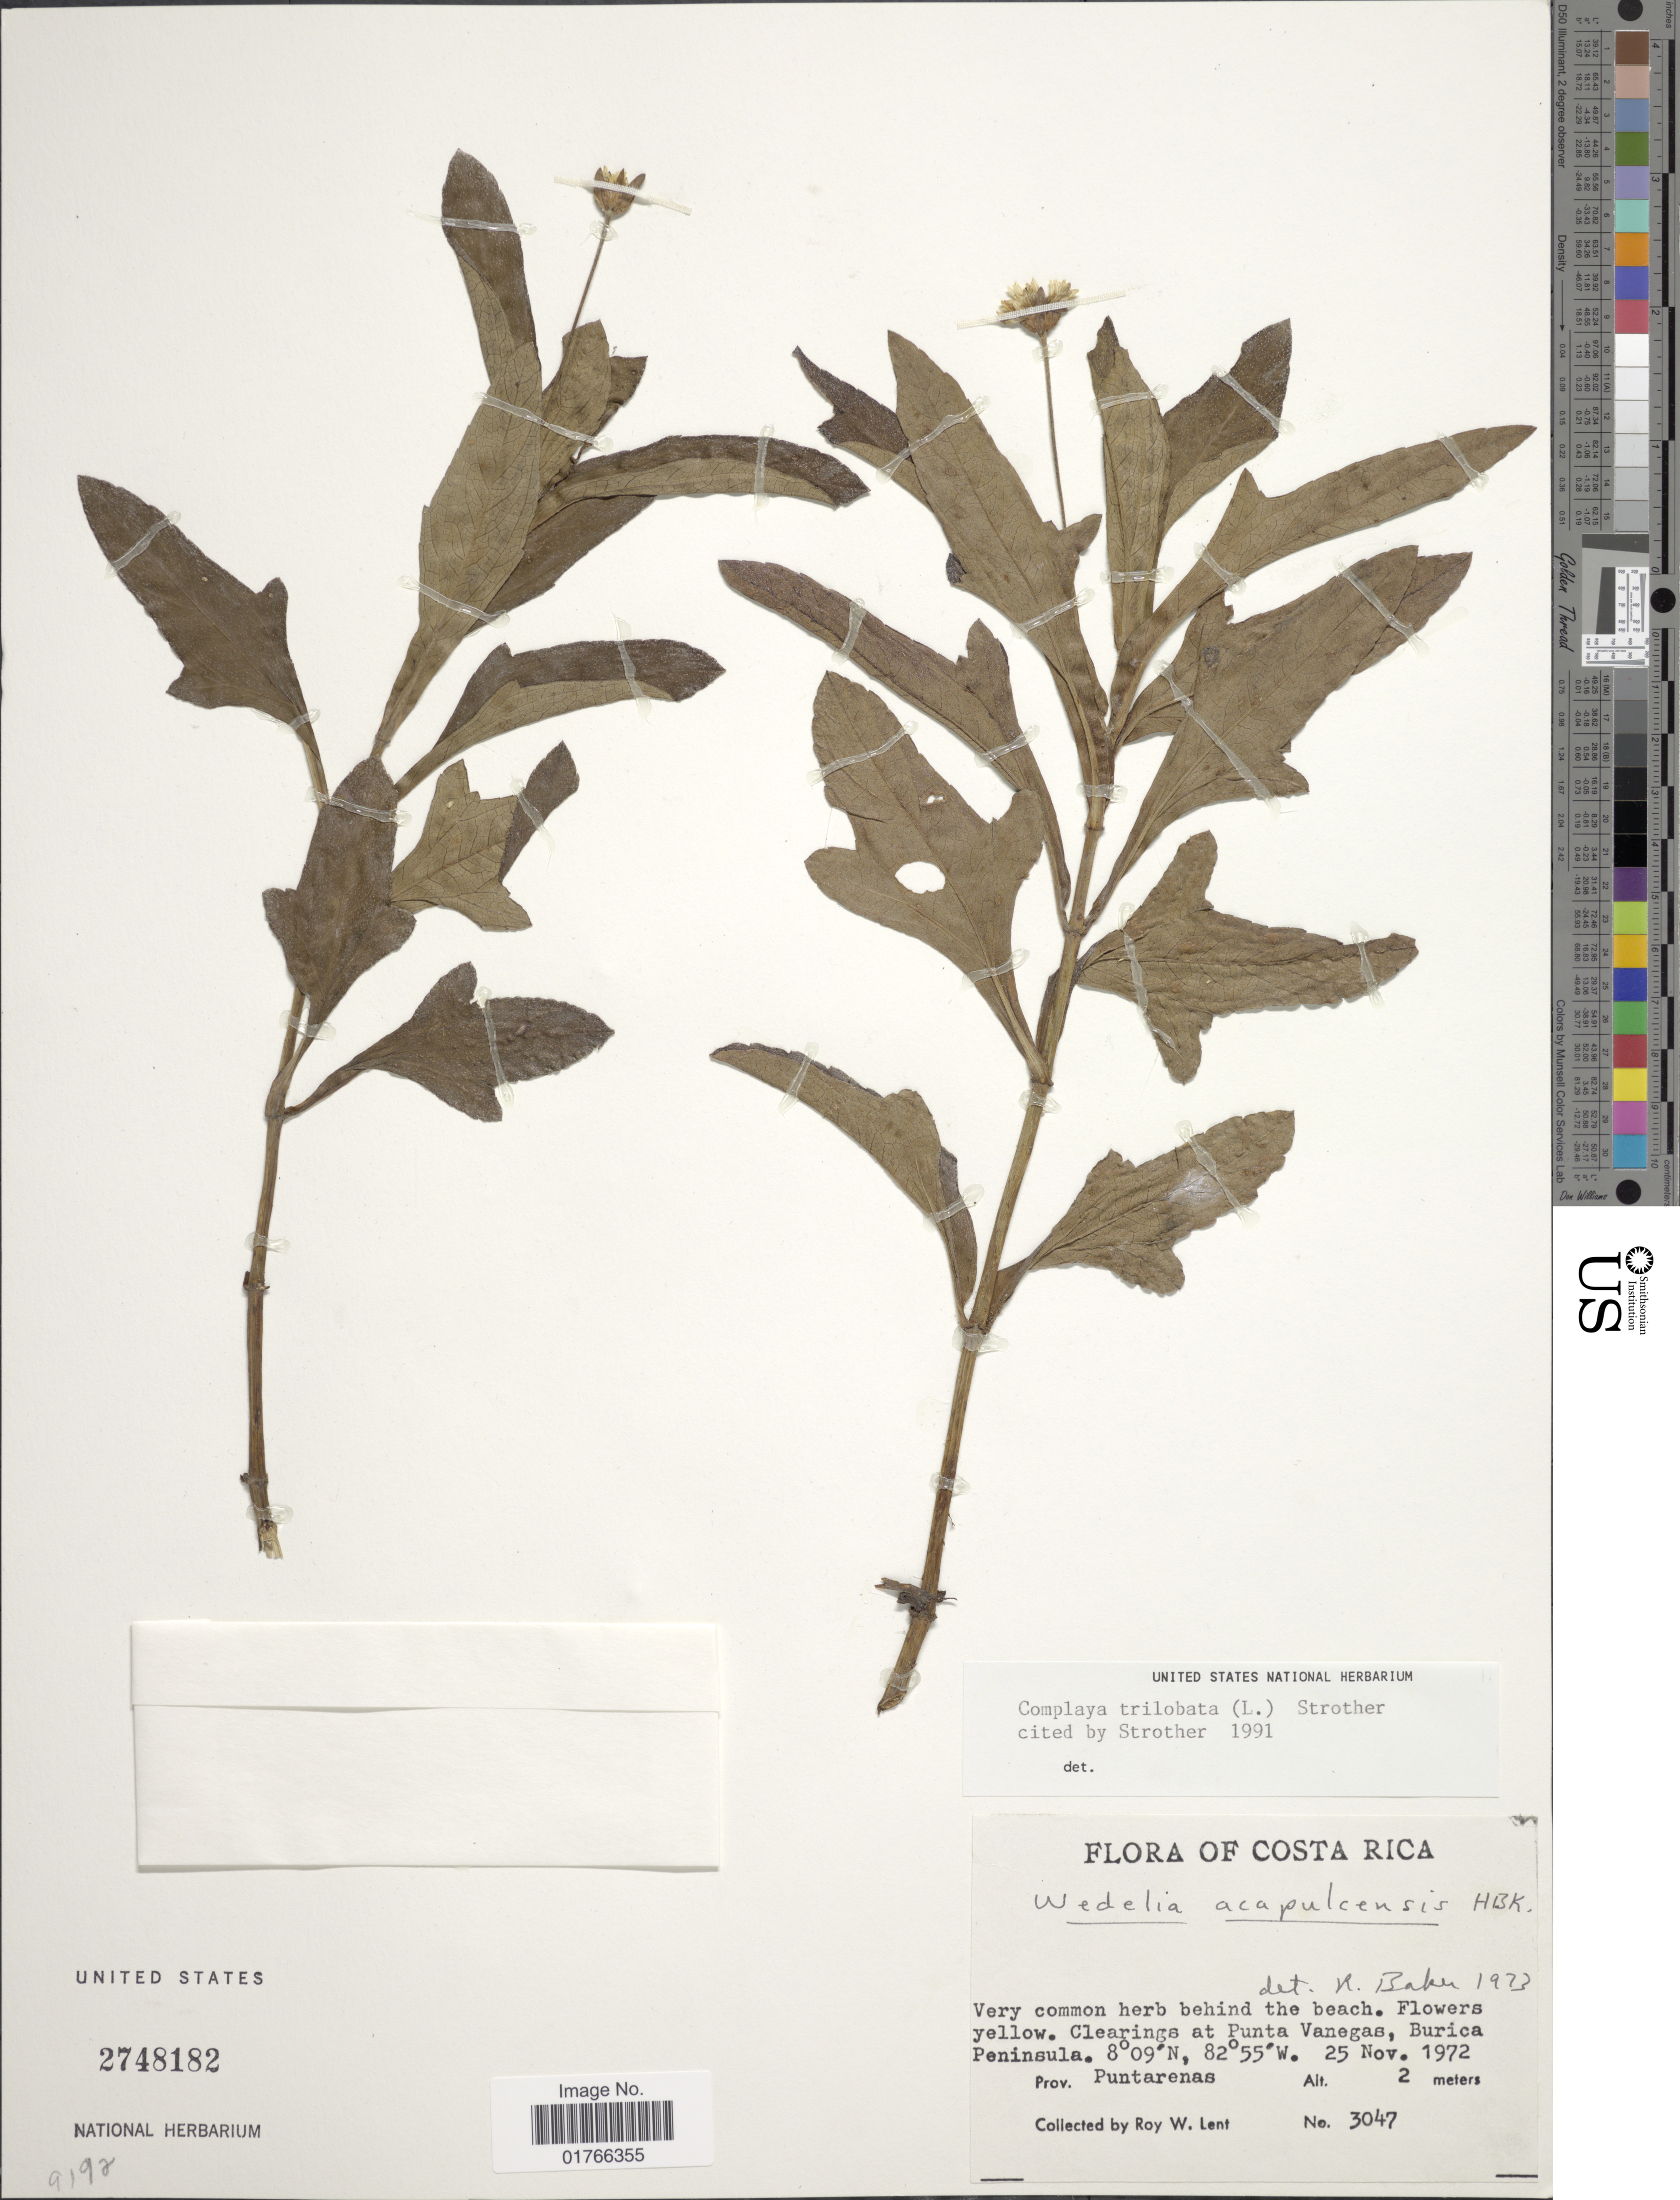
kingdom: Plantae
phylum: Tracheophyta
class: Magnoliopsida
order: Asterales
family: Asteraceae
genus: Sphagneticola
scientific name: Sphagneticola trilobata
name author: (L.) Pruski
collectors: R. W. Lent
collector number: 3047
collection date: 1972-11-25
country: Costa Rica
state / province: Puntarenas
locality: Punta Vanegas, Burica Peninsula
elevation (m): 2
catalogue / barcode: US 2748182